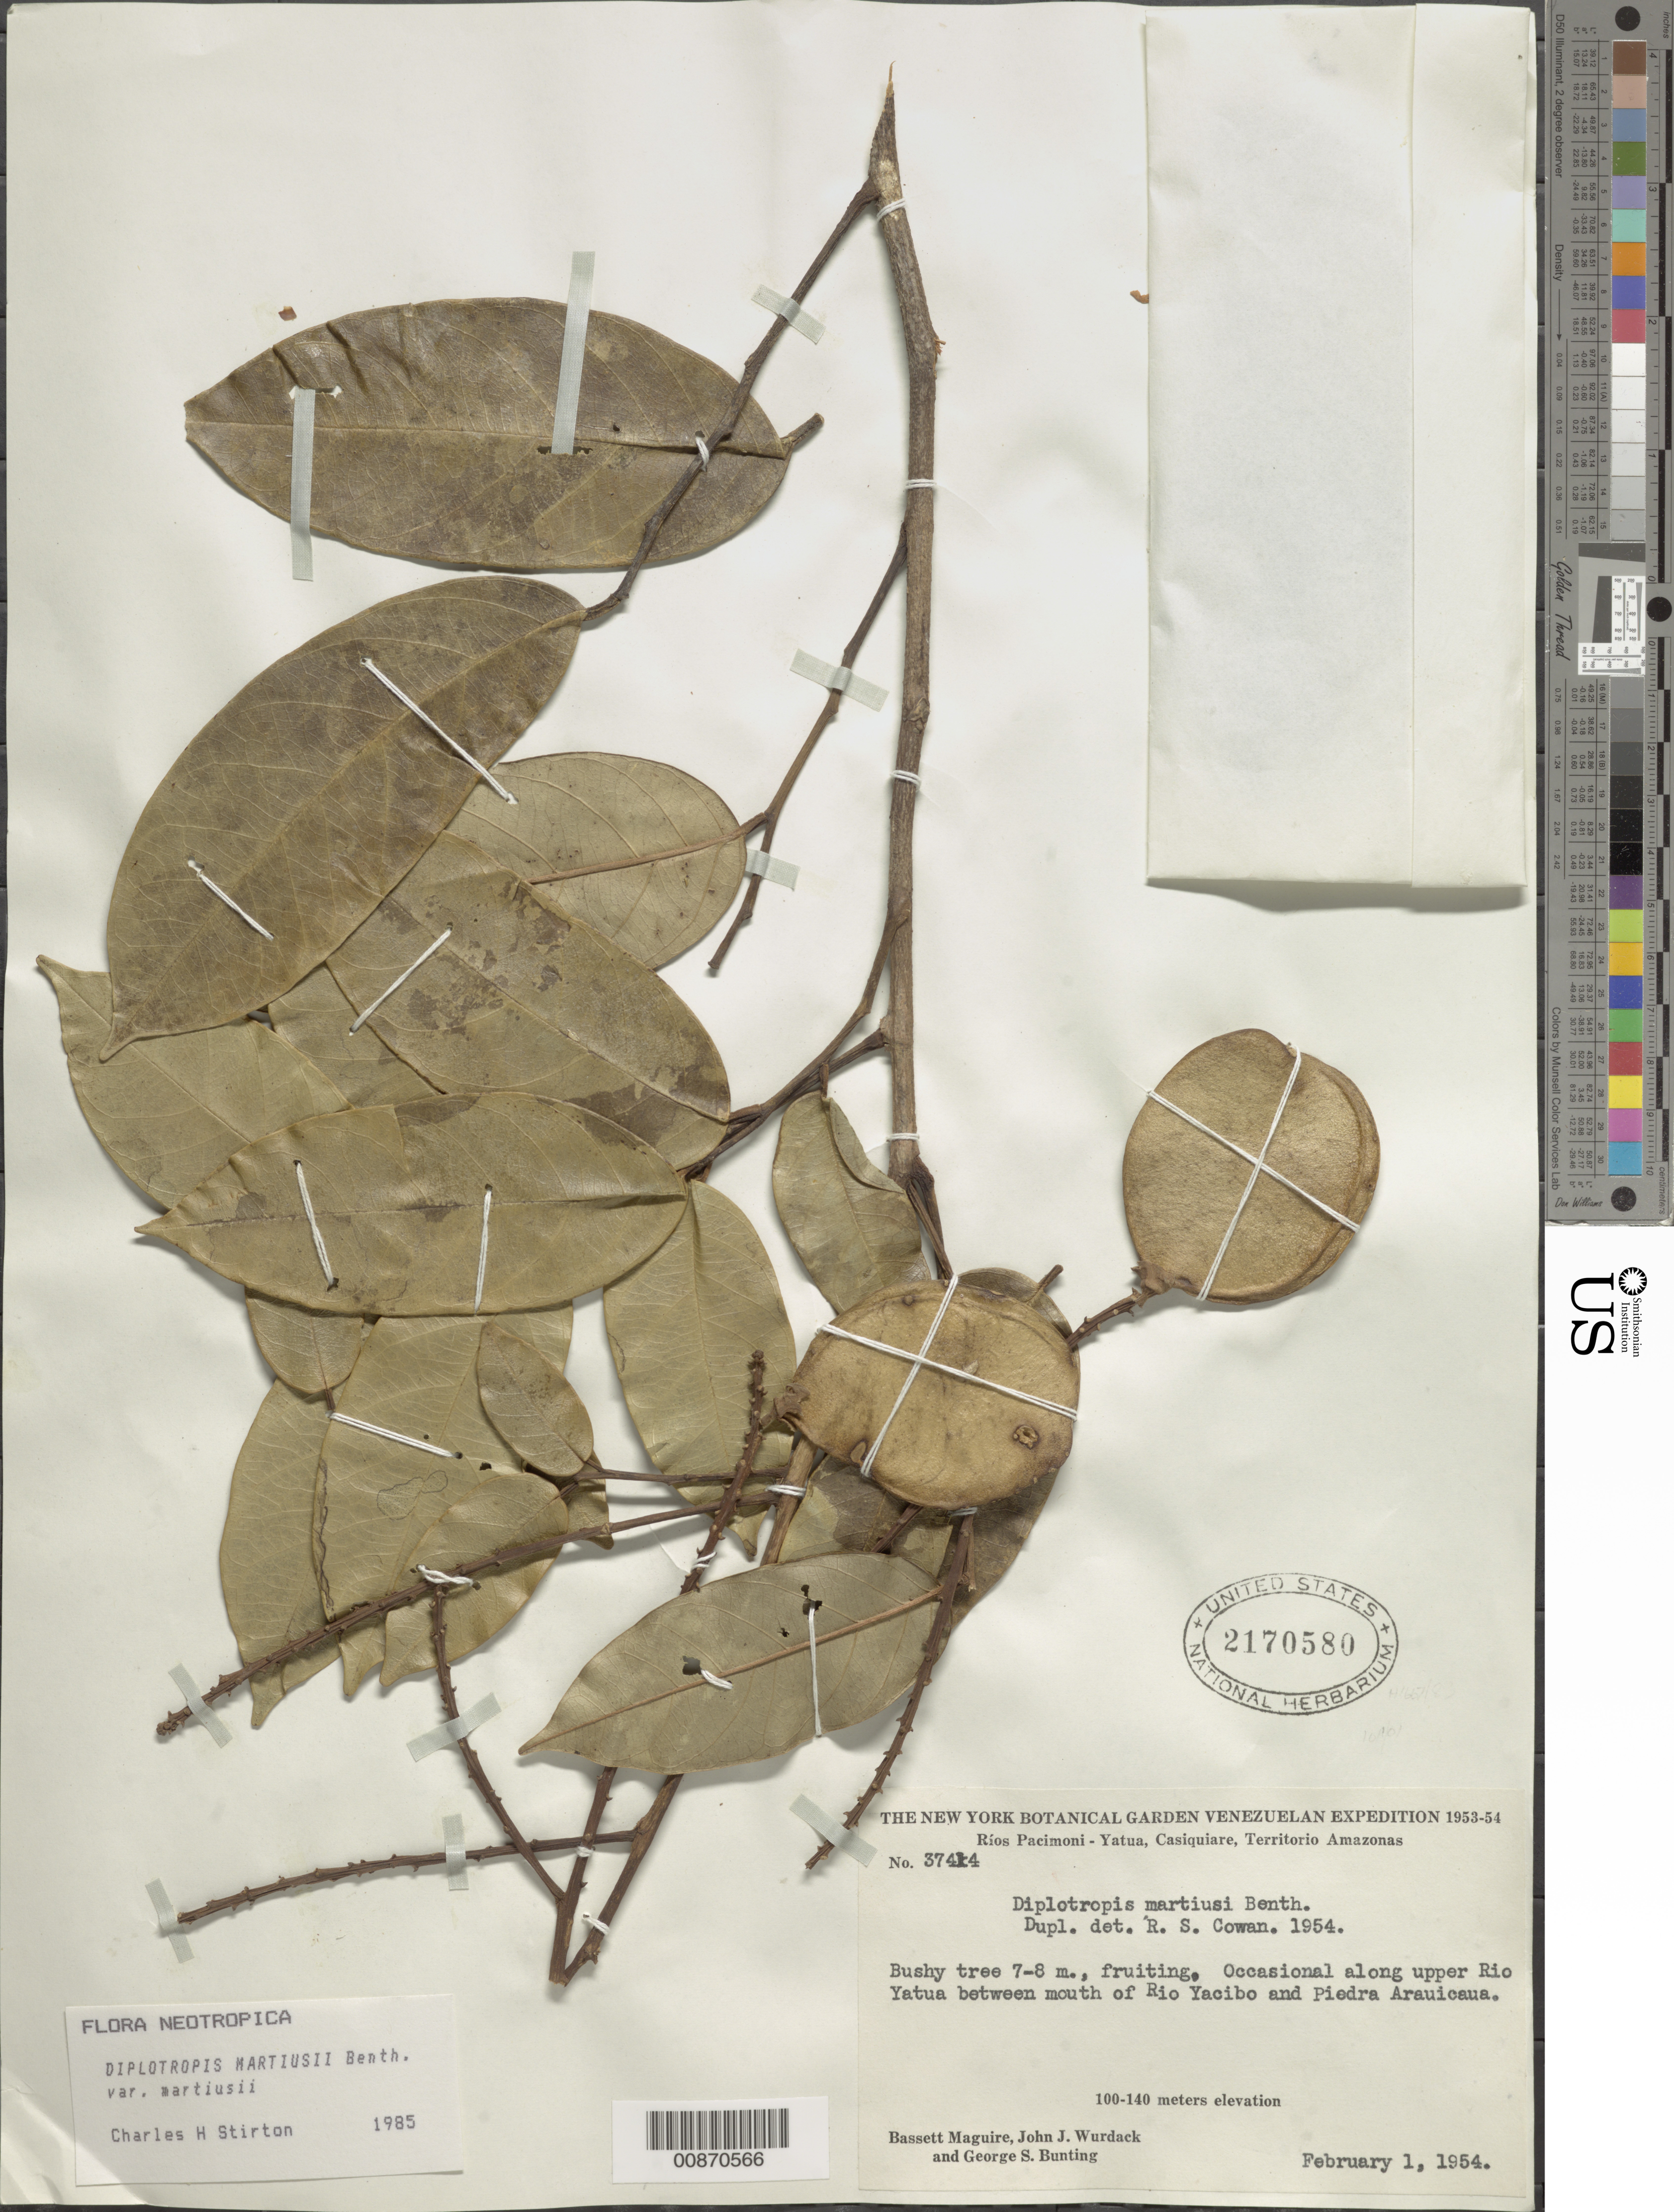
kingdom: Plantae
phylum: Tracheophyta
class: Magnoliopsida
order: Fabales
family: Fabaceae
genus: Diplotropis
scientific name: Diplotropis martiusii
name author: Benth.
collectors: B. Maguire, J. J. Wurdack & G. S. Bunting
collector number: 37414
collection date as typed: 1-Feb-54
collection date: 1954-02-01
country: Venezuela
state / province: Amazonas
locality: Río Yatua, between mouth of Río Yacibo and Piedra Arauicaua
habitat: Along river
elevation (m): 100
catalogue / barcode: US 2170580